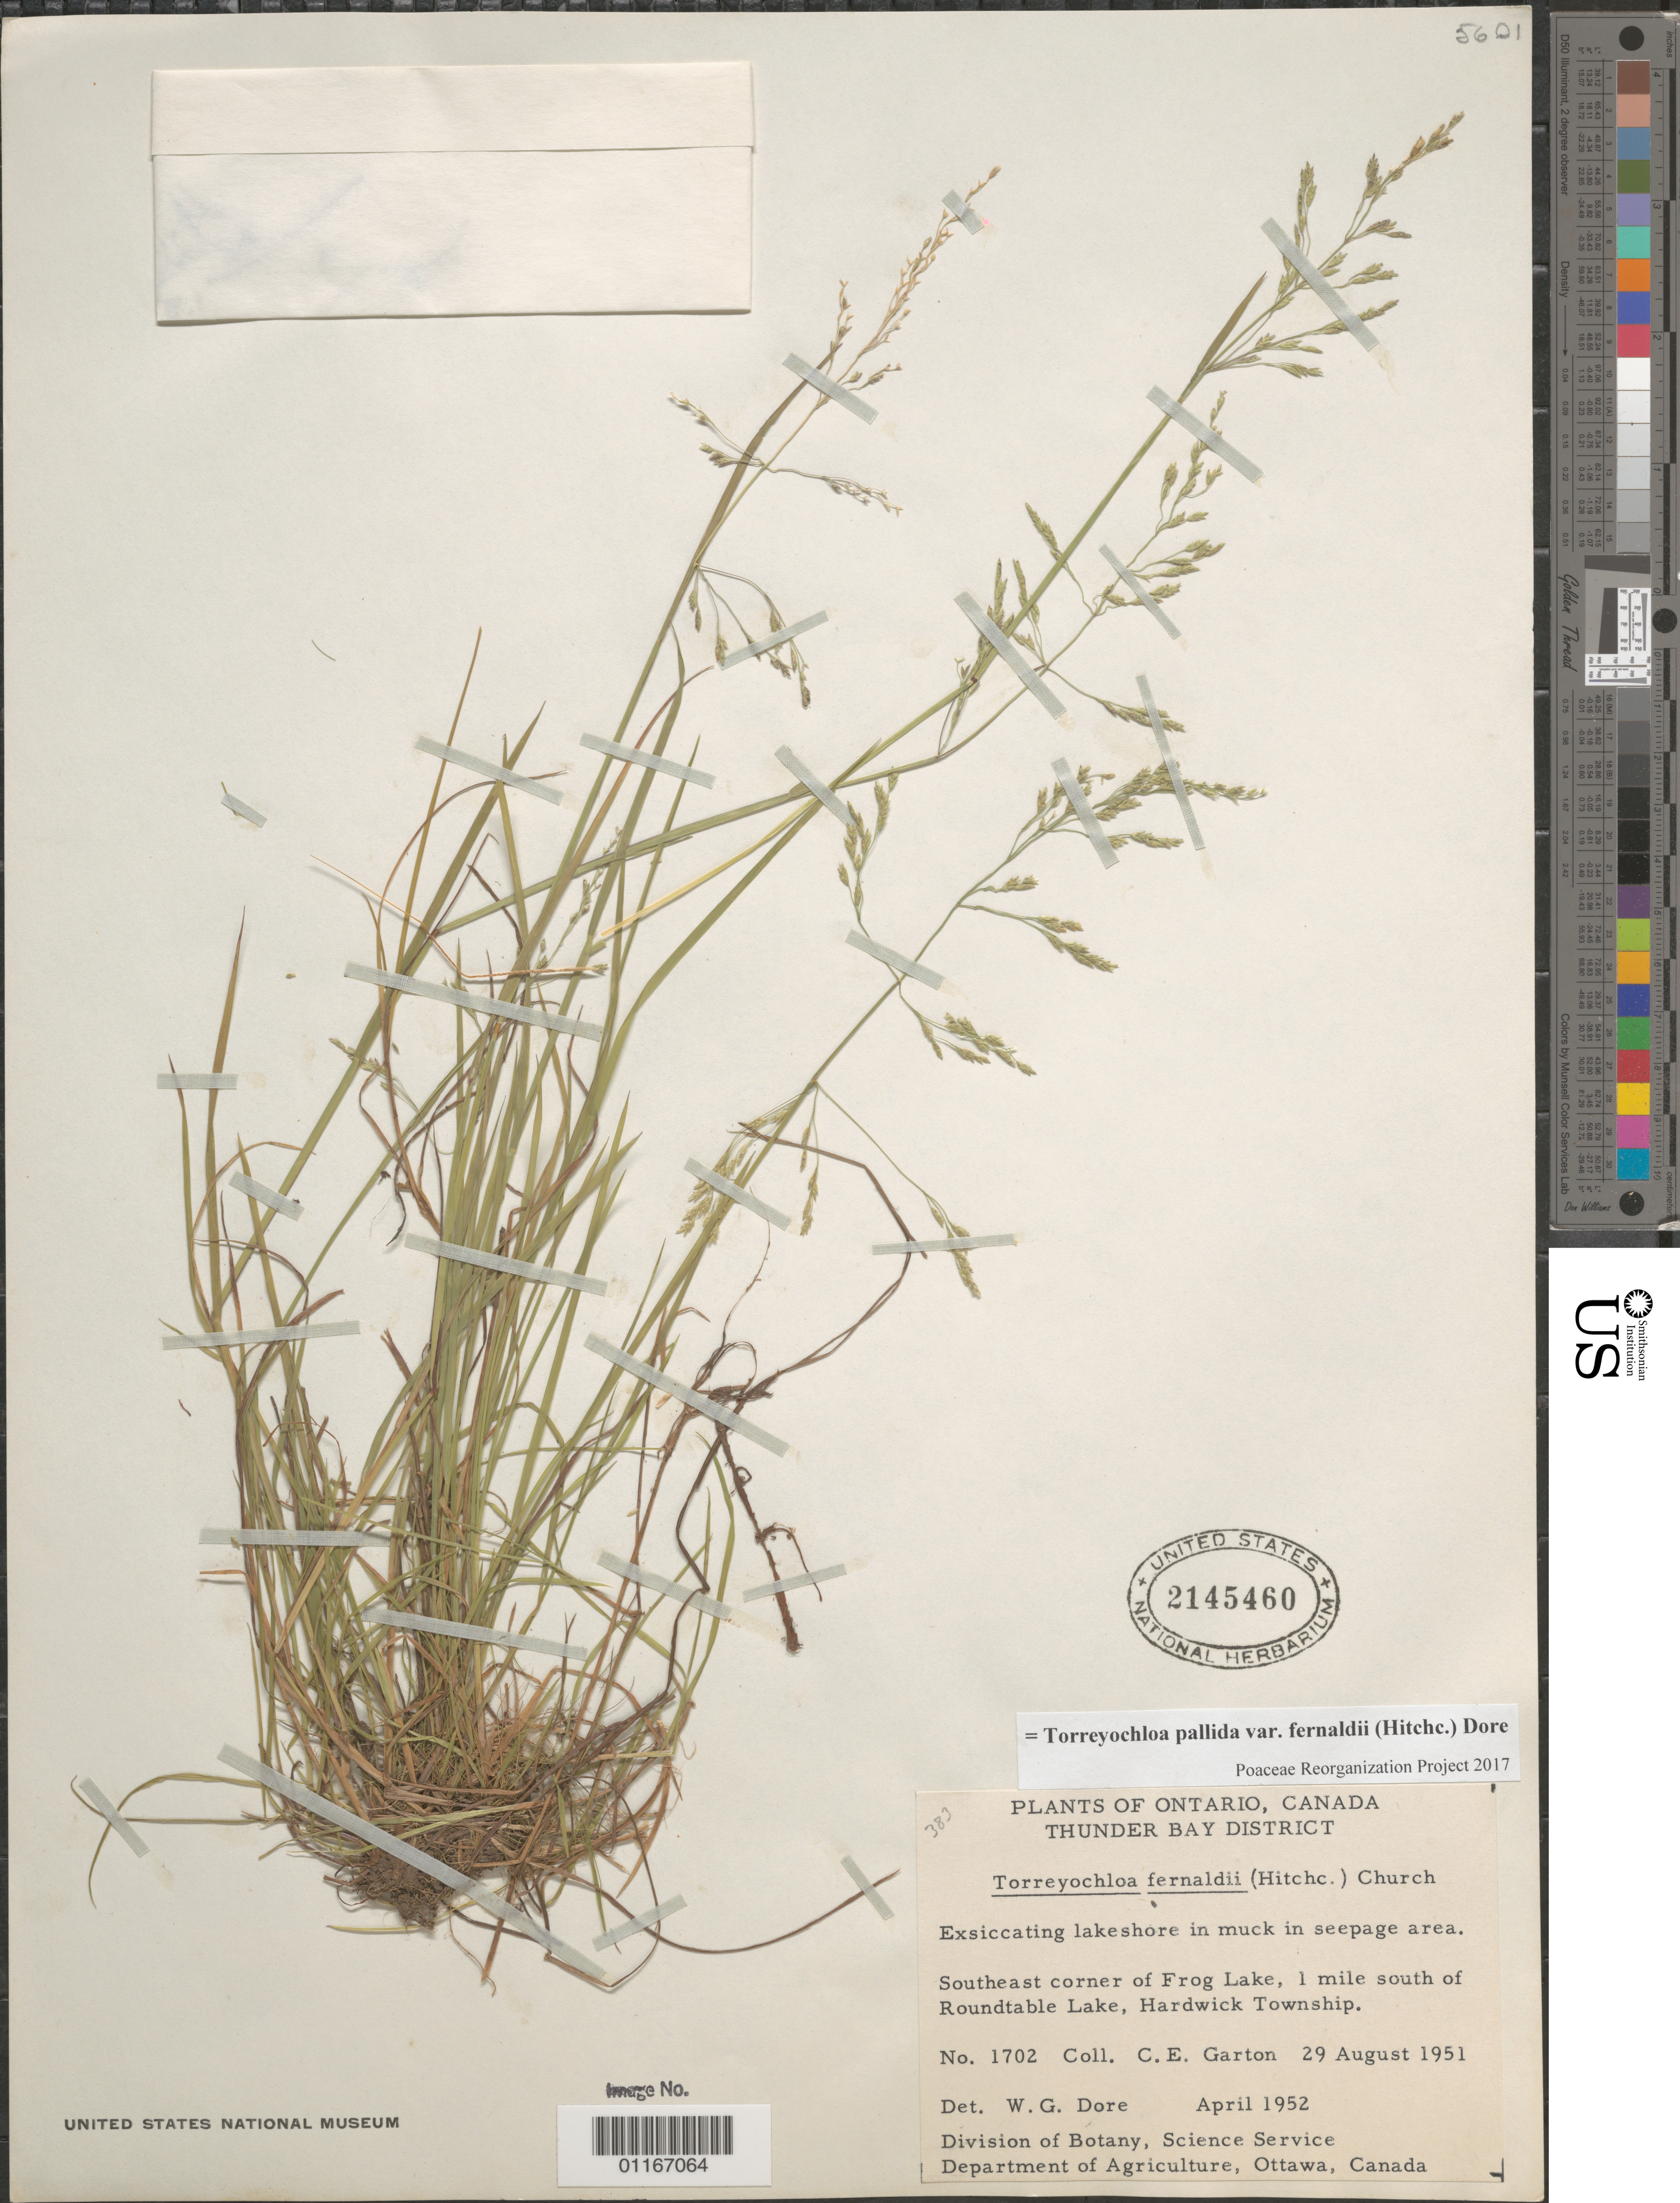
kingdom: Plantae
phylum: Tracheophyta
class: Liliopsida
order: Poales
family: Poaceae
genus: Torreyochloa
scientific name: Torreyochloa pallida var. fernaldii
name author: (Hitchc.) Dore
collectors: C. E. Garton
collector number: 1702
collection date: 1952-04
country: Canada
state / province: Ontario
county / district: Thunder Bay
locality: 1 mile south of Roundtable Lake, Hardwick Township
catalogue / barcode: US 2145460